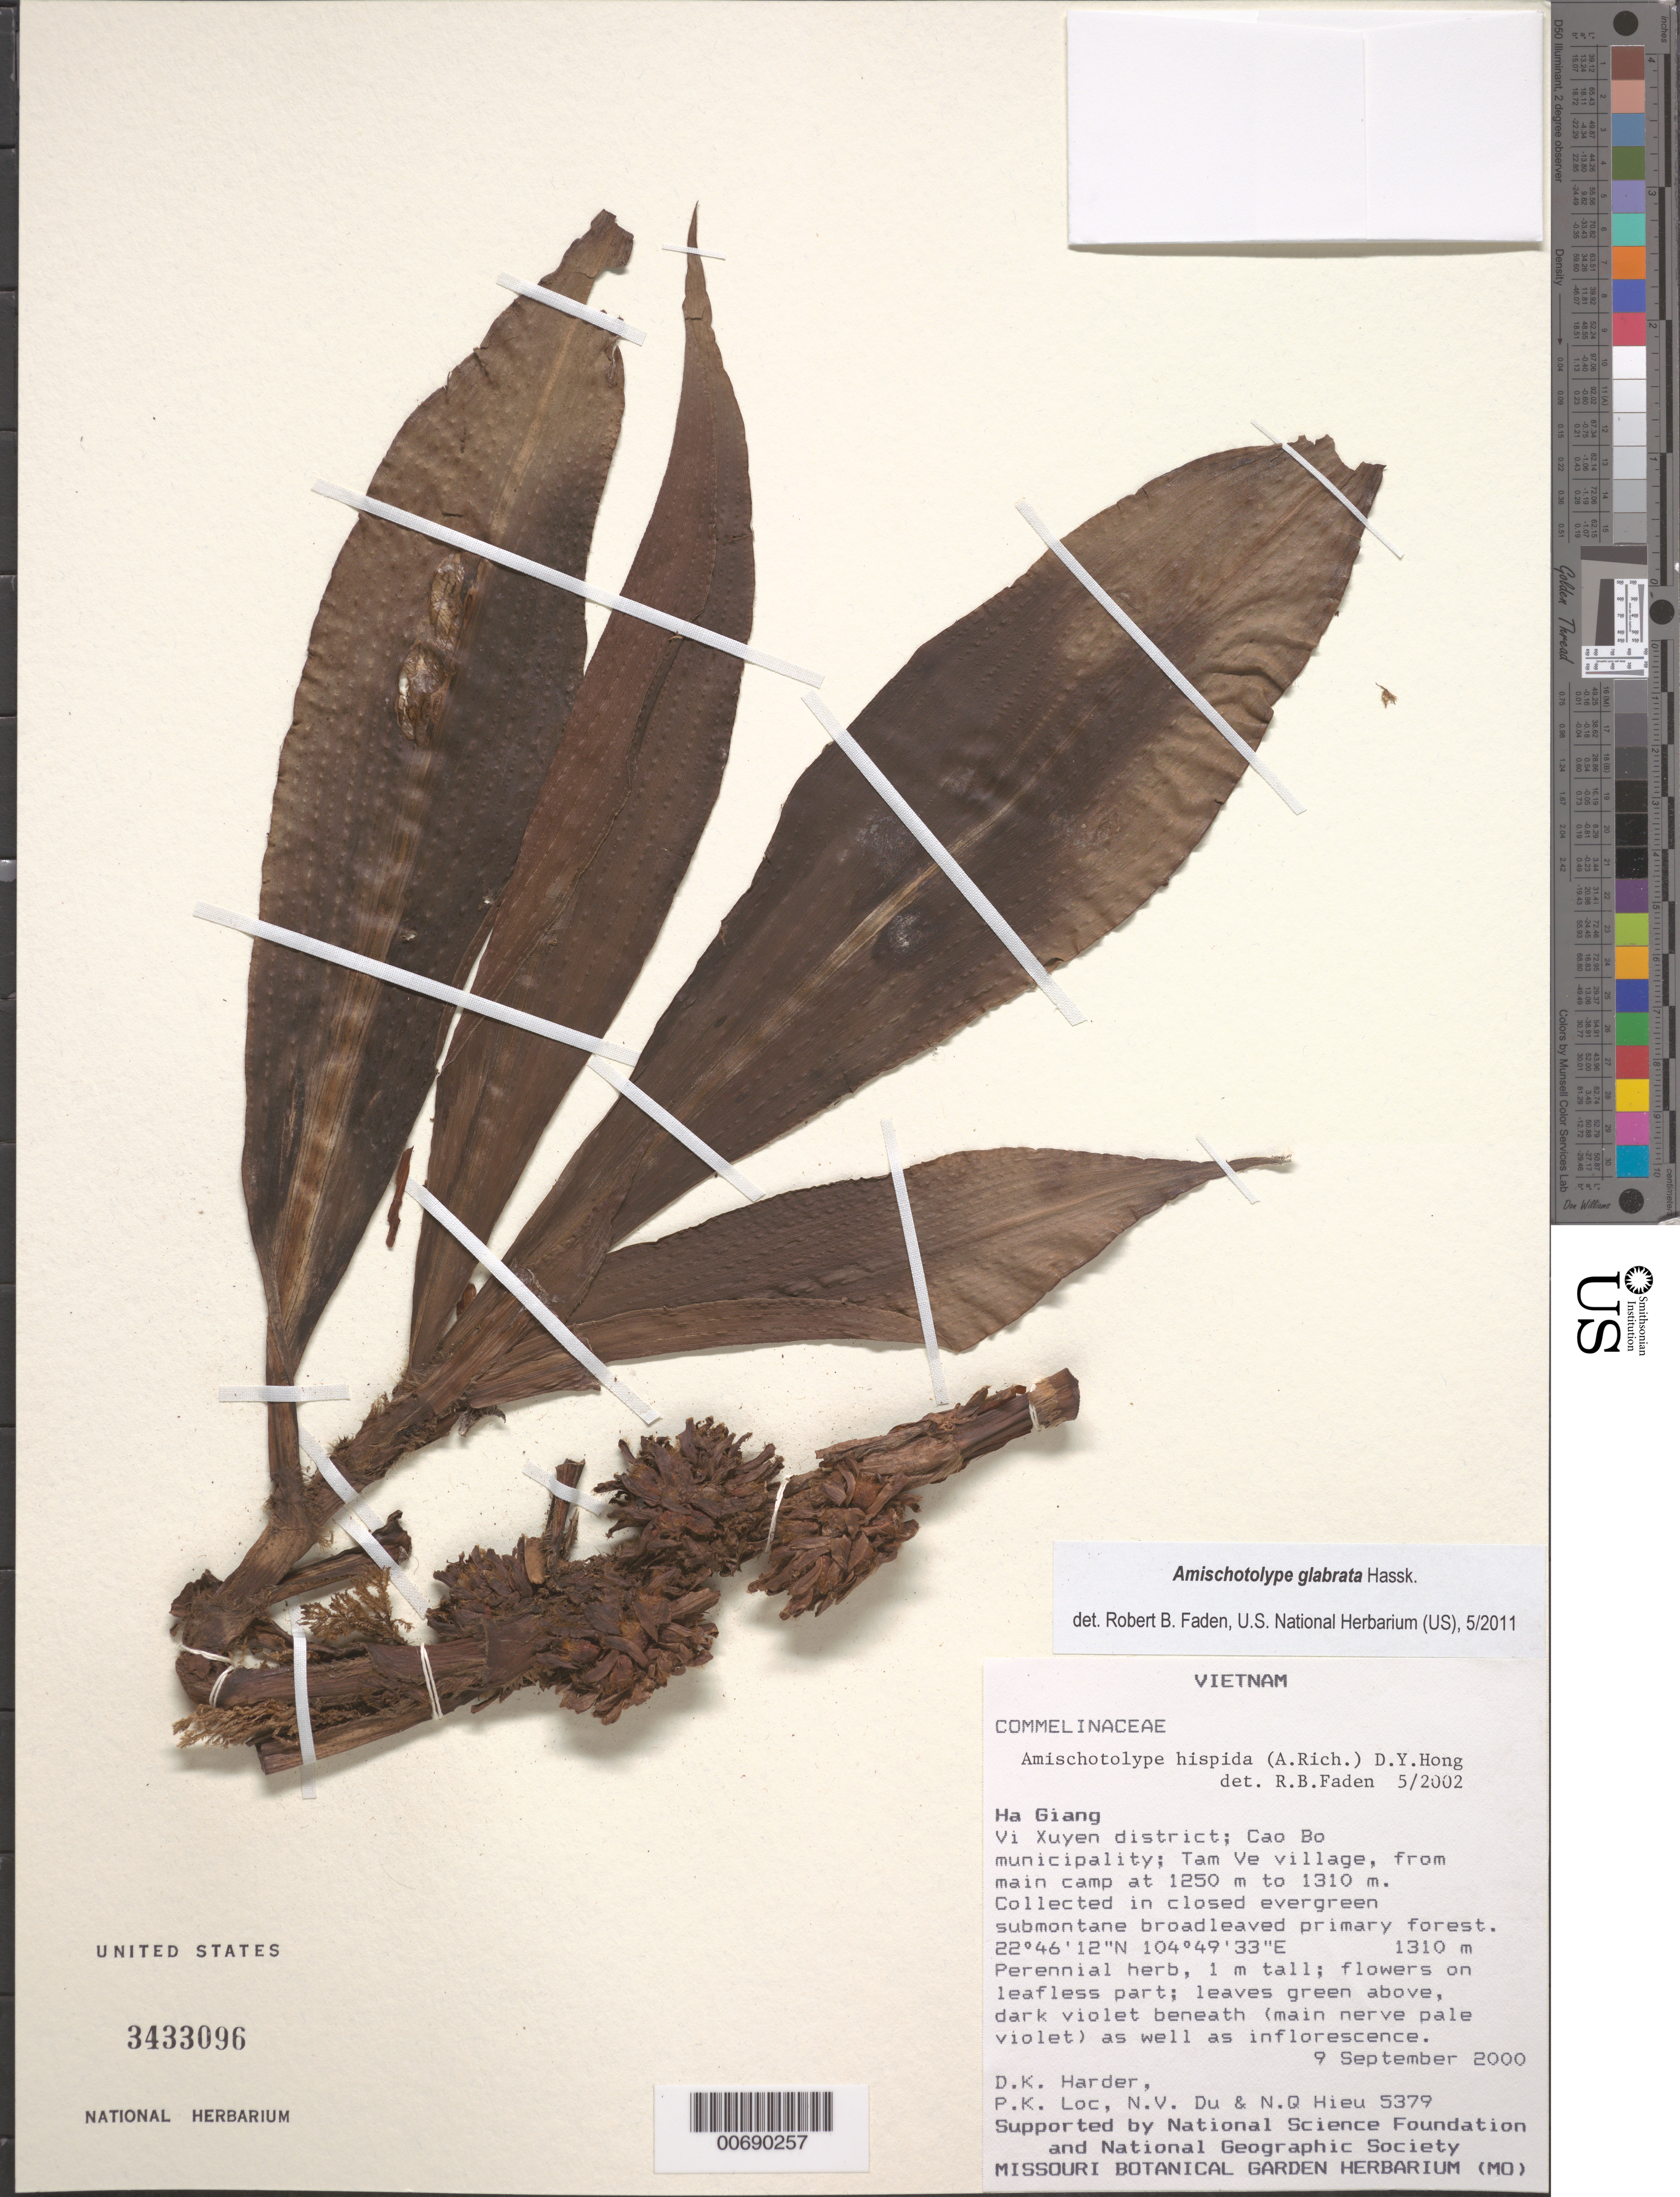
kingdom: Plantae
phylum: Tracheophyta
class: Liliopsida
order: Commelinales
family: Commelinaceae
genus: Amischotolype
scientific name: Amischotolype glabrata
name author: Hassk.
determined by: Faden, Robert B., (US), Smithsonian Institution - National Museum of Natural History (UNITED STATES)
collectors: D. Harder, P. Loc, N. Du & N. Hieu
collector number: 5379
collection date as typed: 09 Sep 2000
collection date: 2000-09-09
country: Vietnam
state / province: Hà Giang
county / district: Vi Xuyên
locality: Ha Giang, Vi Xuyen Dist., Cao Bo Mun., Tam Ve Village.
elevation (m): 1310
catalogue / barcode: US 3433096